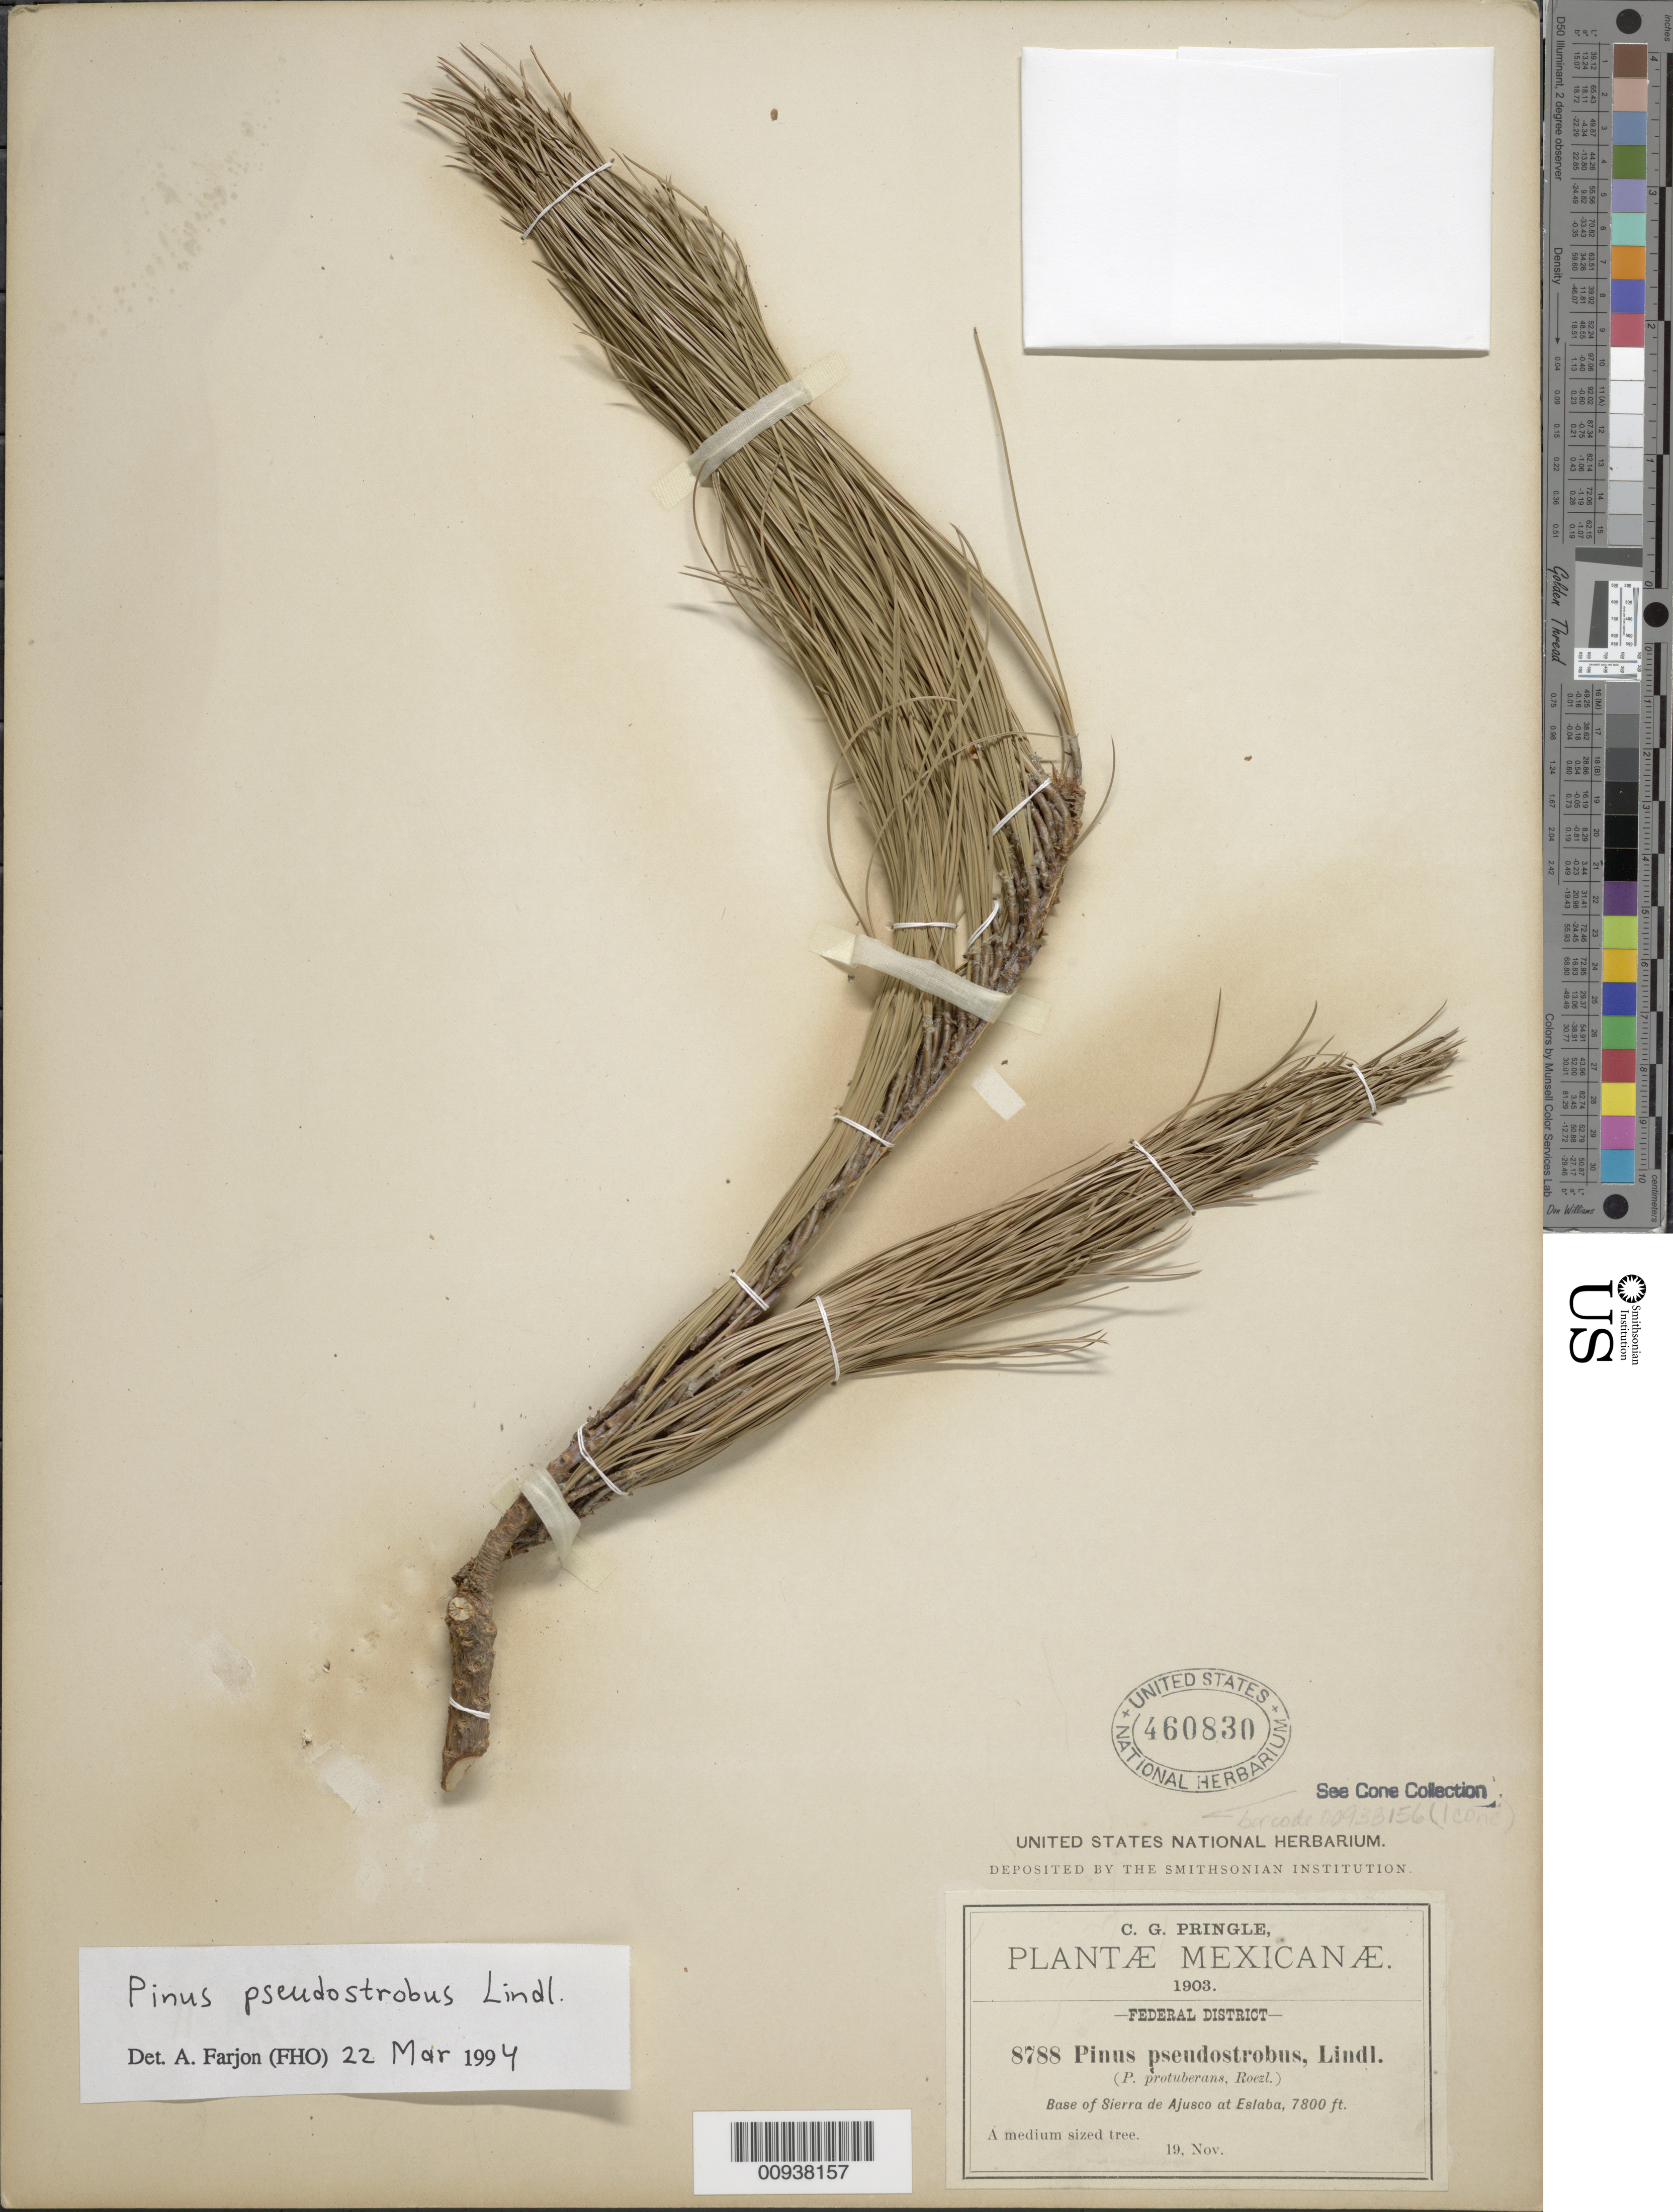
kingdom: Plantae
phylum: Tracheophyta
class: Pinopsida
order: Pinales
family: Pinaceae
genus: Pinus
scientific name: Pinus pseudostrobus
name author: Lindl.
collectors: C. G. Pringle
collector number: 8788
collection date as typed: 19 Nov 1903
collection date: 1903-11-19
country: Mexico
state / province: Distrito Federal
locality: Base of Sierra de Ajusco at Eslaba.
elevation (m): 2377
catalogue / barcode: US 460830